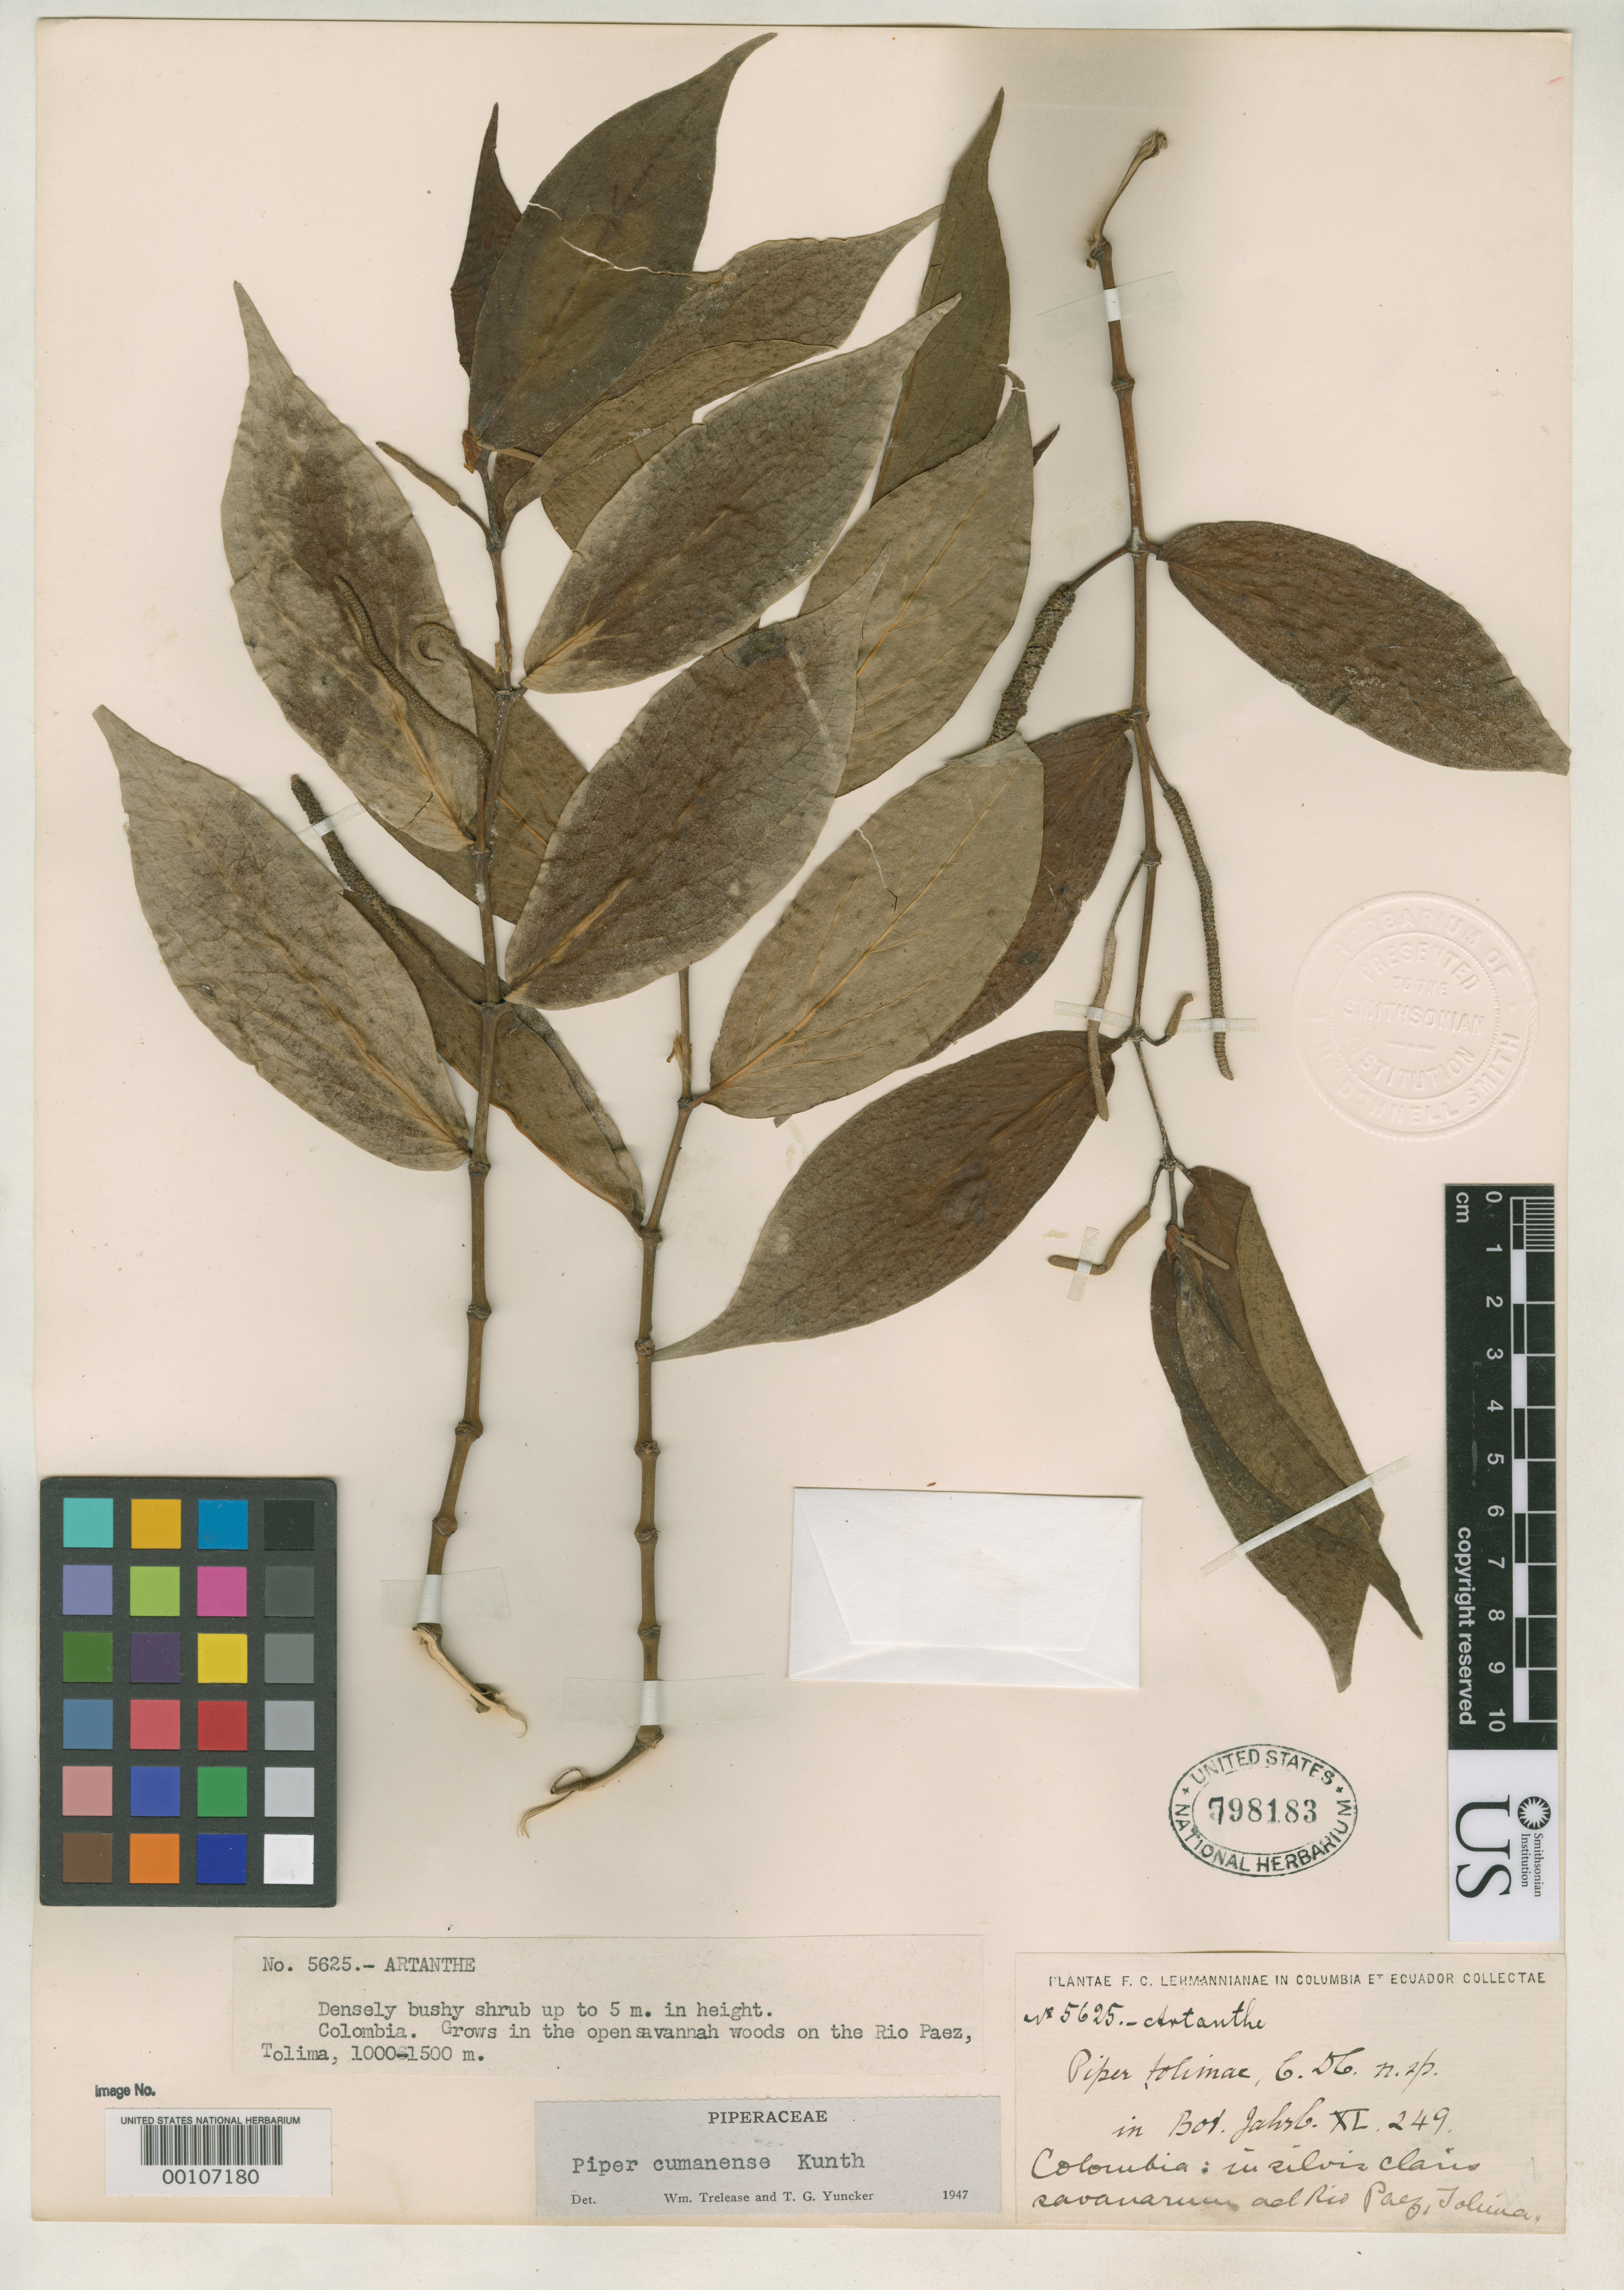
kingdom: Plantae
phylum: Tracheophyta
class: Magnoliopsida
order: Piperales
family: Piperaceae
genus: Piper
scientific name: Piper tolimae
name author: C. DC.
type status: Isotype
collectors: F. C. Lehmann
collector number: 5625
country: Colombia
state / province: Tolima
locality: Rio Paez.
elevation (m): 1000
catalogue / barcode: US 798183